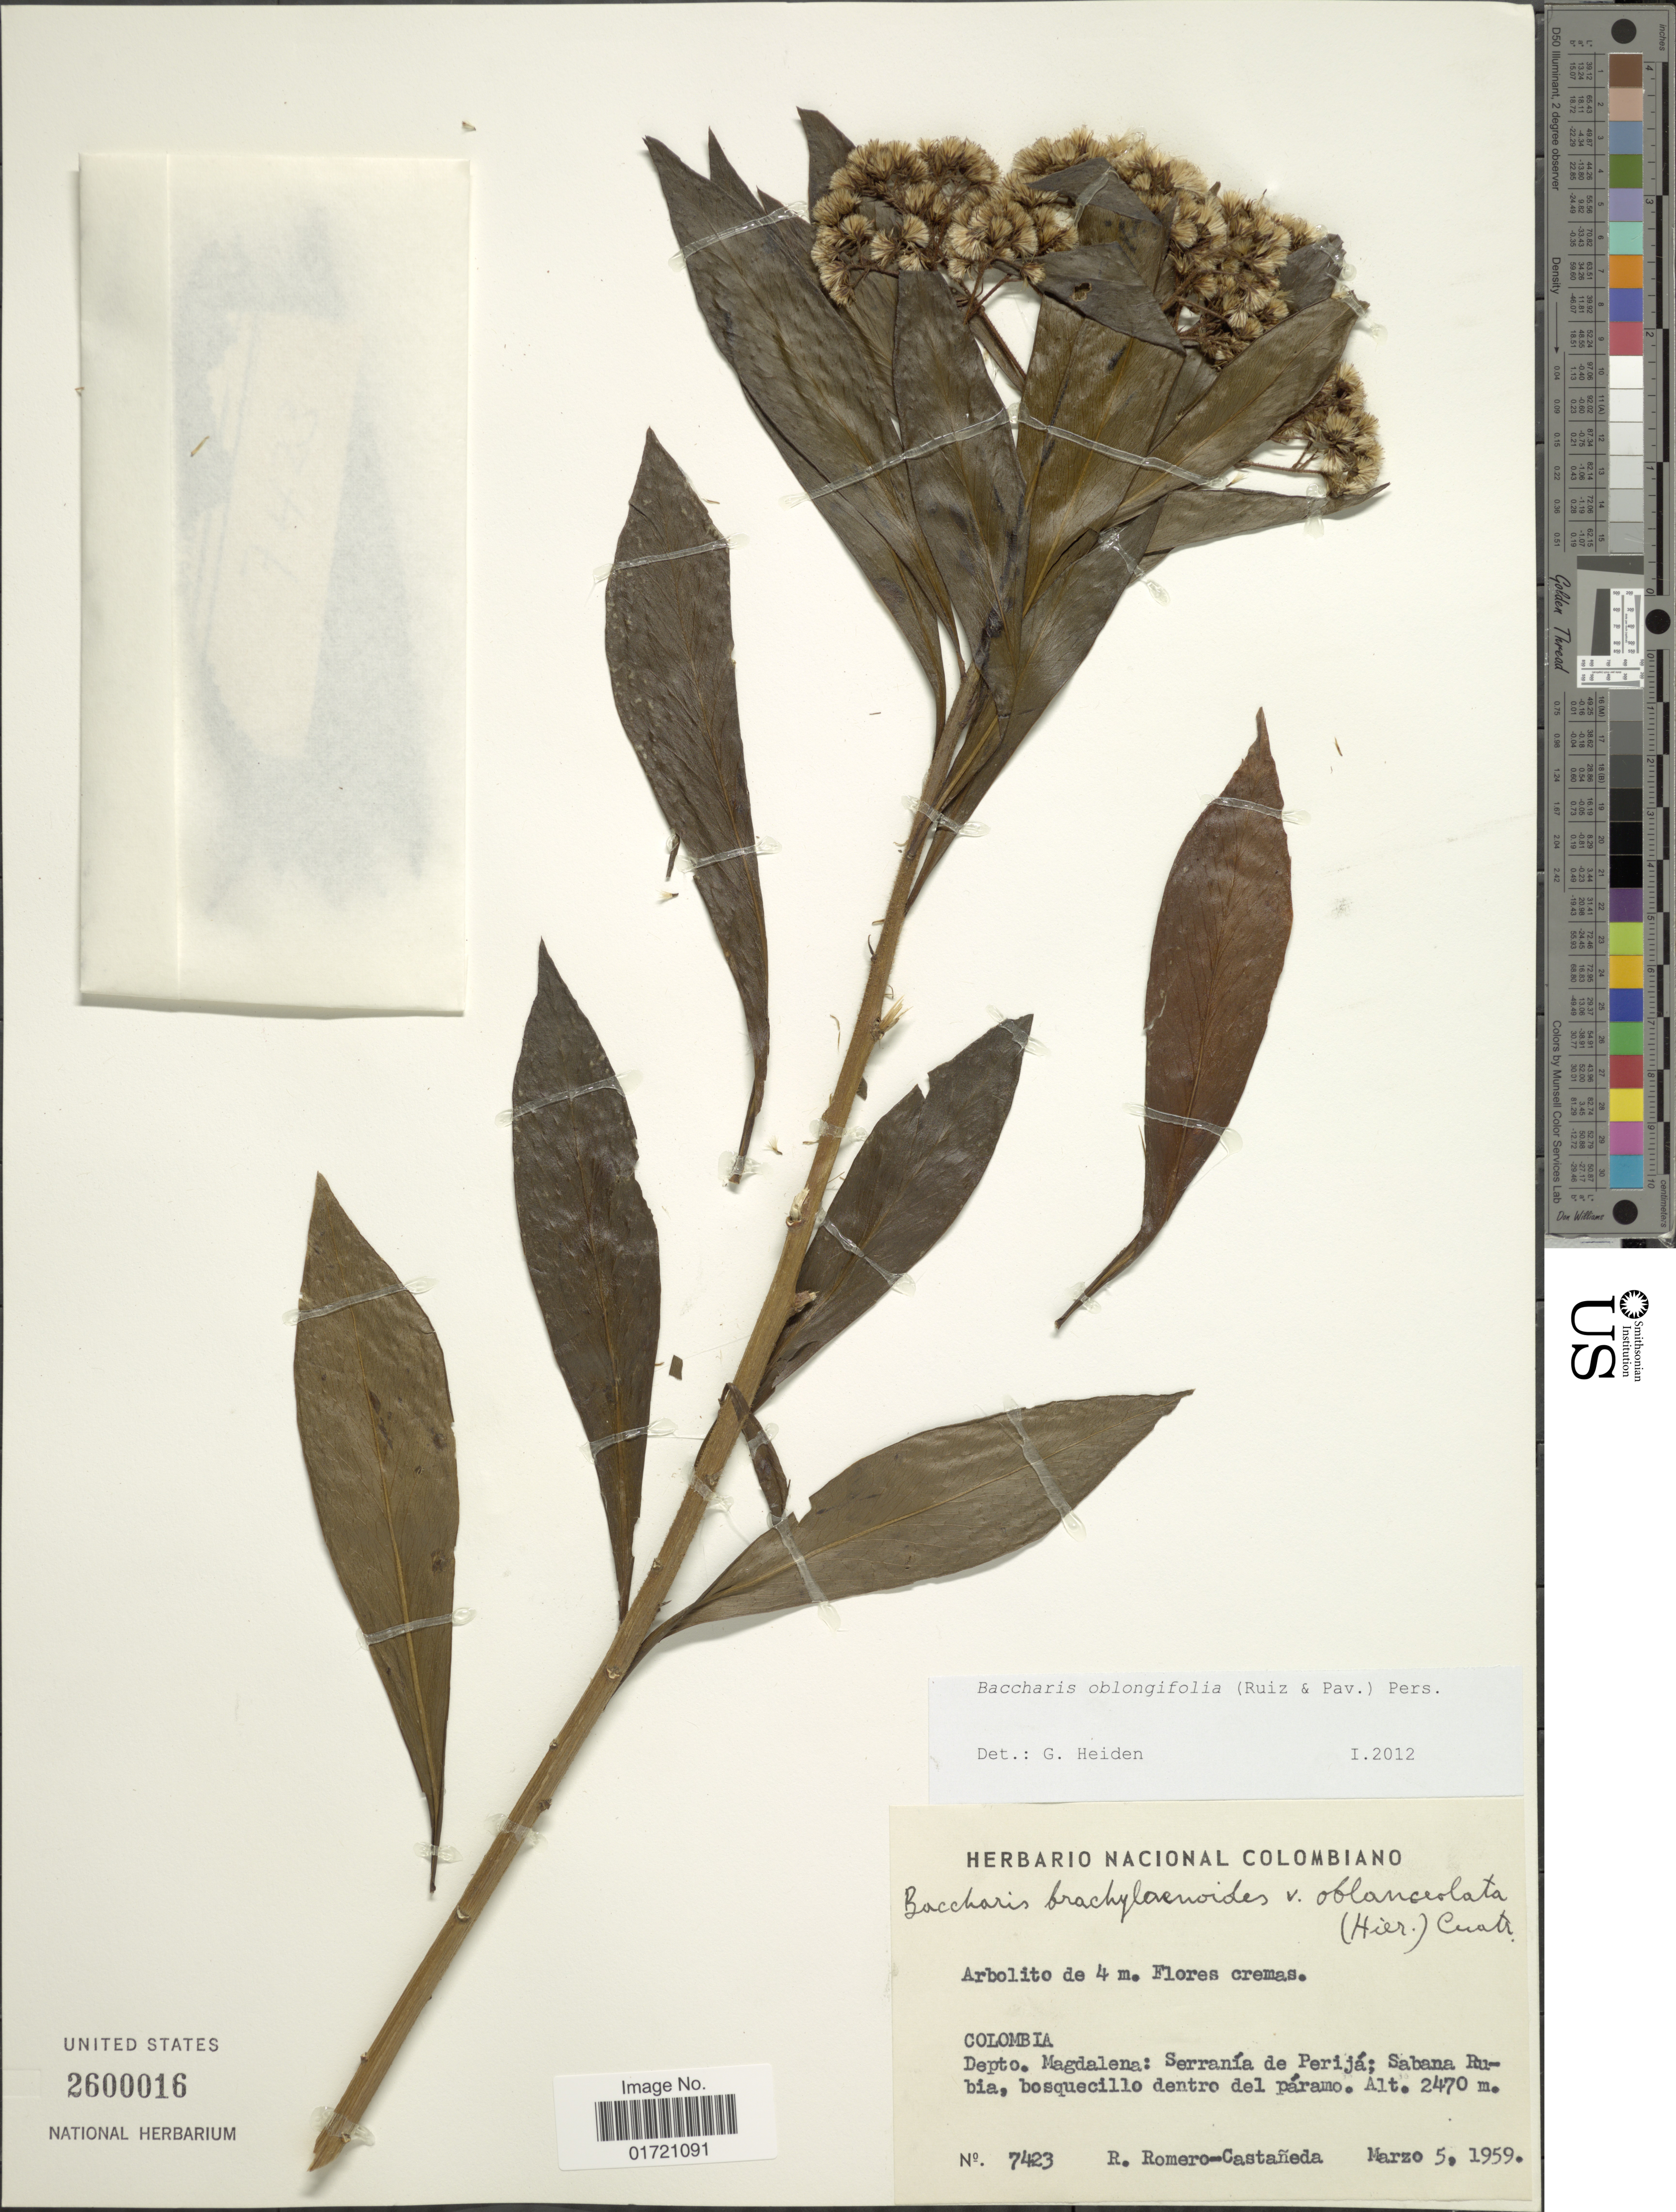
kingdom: Plantae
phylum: Tracheophyta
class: Magnoliopsida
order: Asterales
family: Asteraceae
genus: Baccharis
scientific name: Baccharis oblongifolia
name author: (Ruiz & Pav.) Pers.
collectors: R. Romero Castañeda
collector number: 7423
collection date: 1959-03-05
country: Colombia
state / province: Magdalena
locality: Colombia. Depto. Magdalena: Serranía de Perijá: Sabana Rubia, bosquecillo dentro del páramo.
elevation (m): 2470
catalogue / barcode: US 2600016